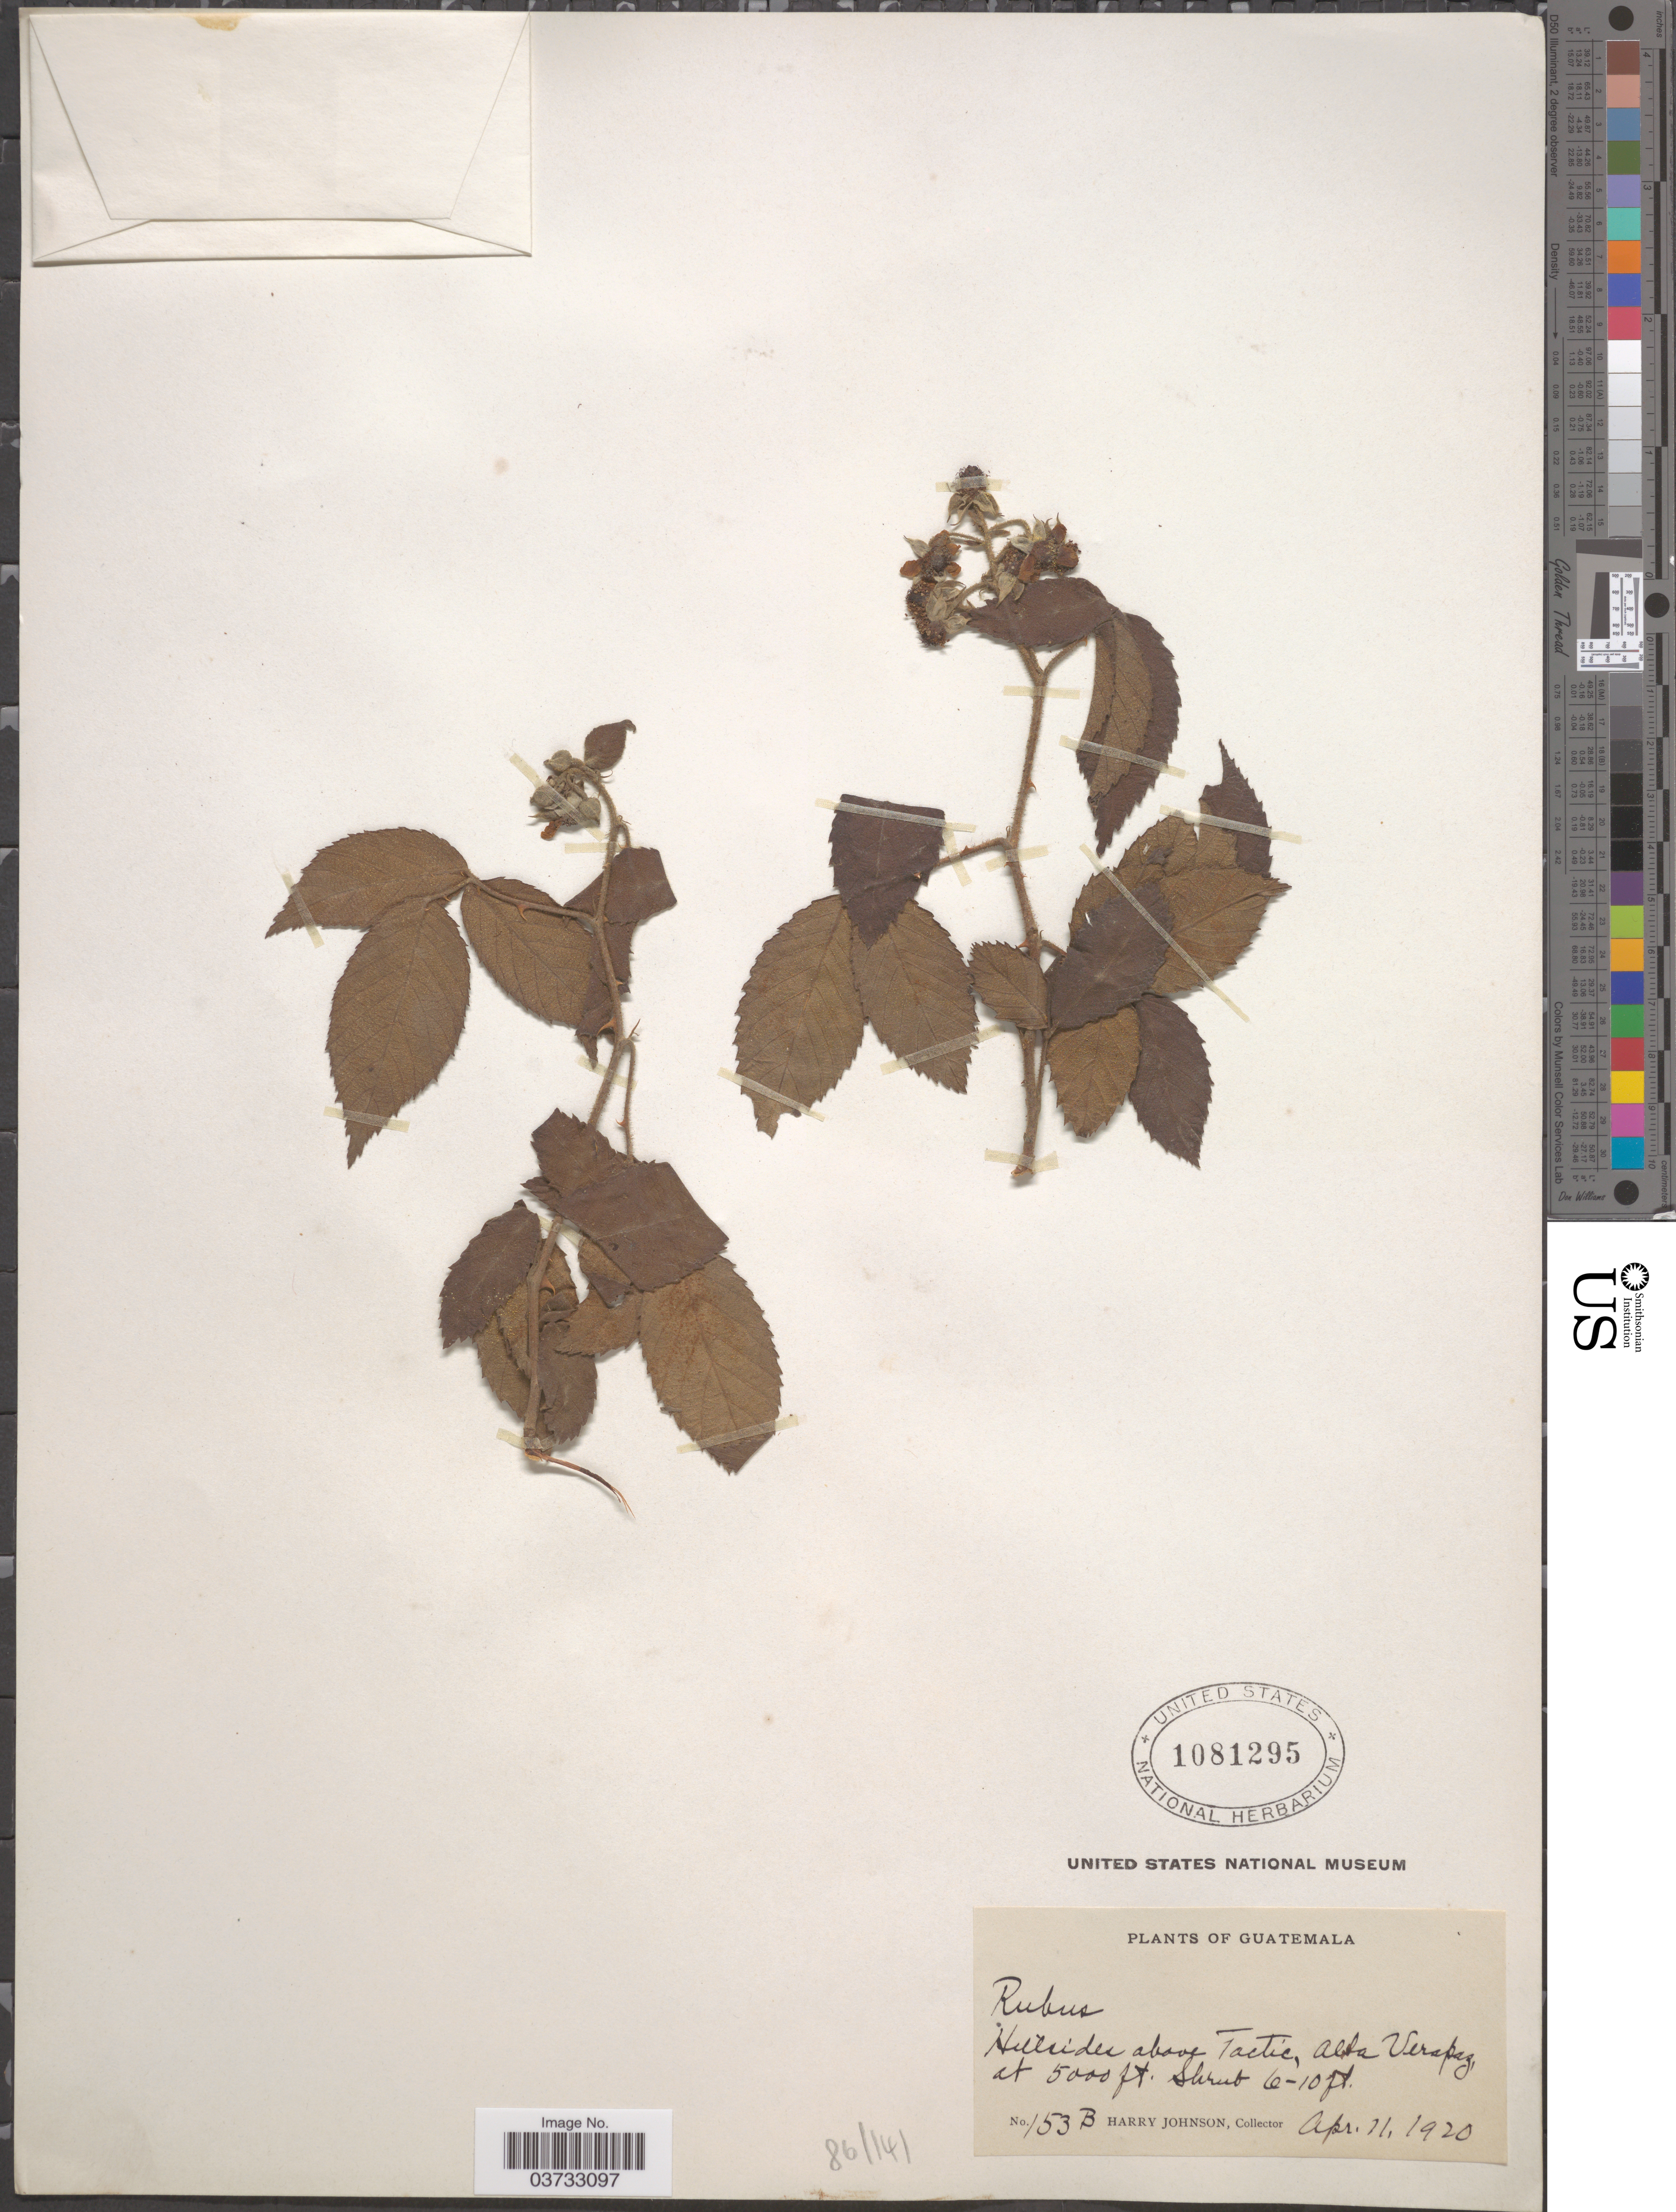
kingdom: Plantae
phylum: Tracheophyta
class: Magnoliopsida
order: Rosales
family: Rosaceae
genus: Rubus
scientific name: Rubus sp.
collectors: H. Johnson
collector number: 153B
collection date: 1920-04-11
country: Guatemala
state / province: Alta Verapaz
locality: Hillside above Tactic.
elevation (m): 1524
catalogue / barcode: US 1081295